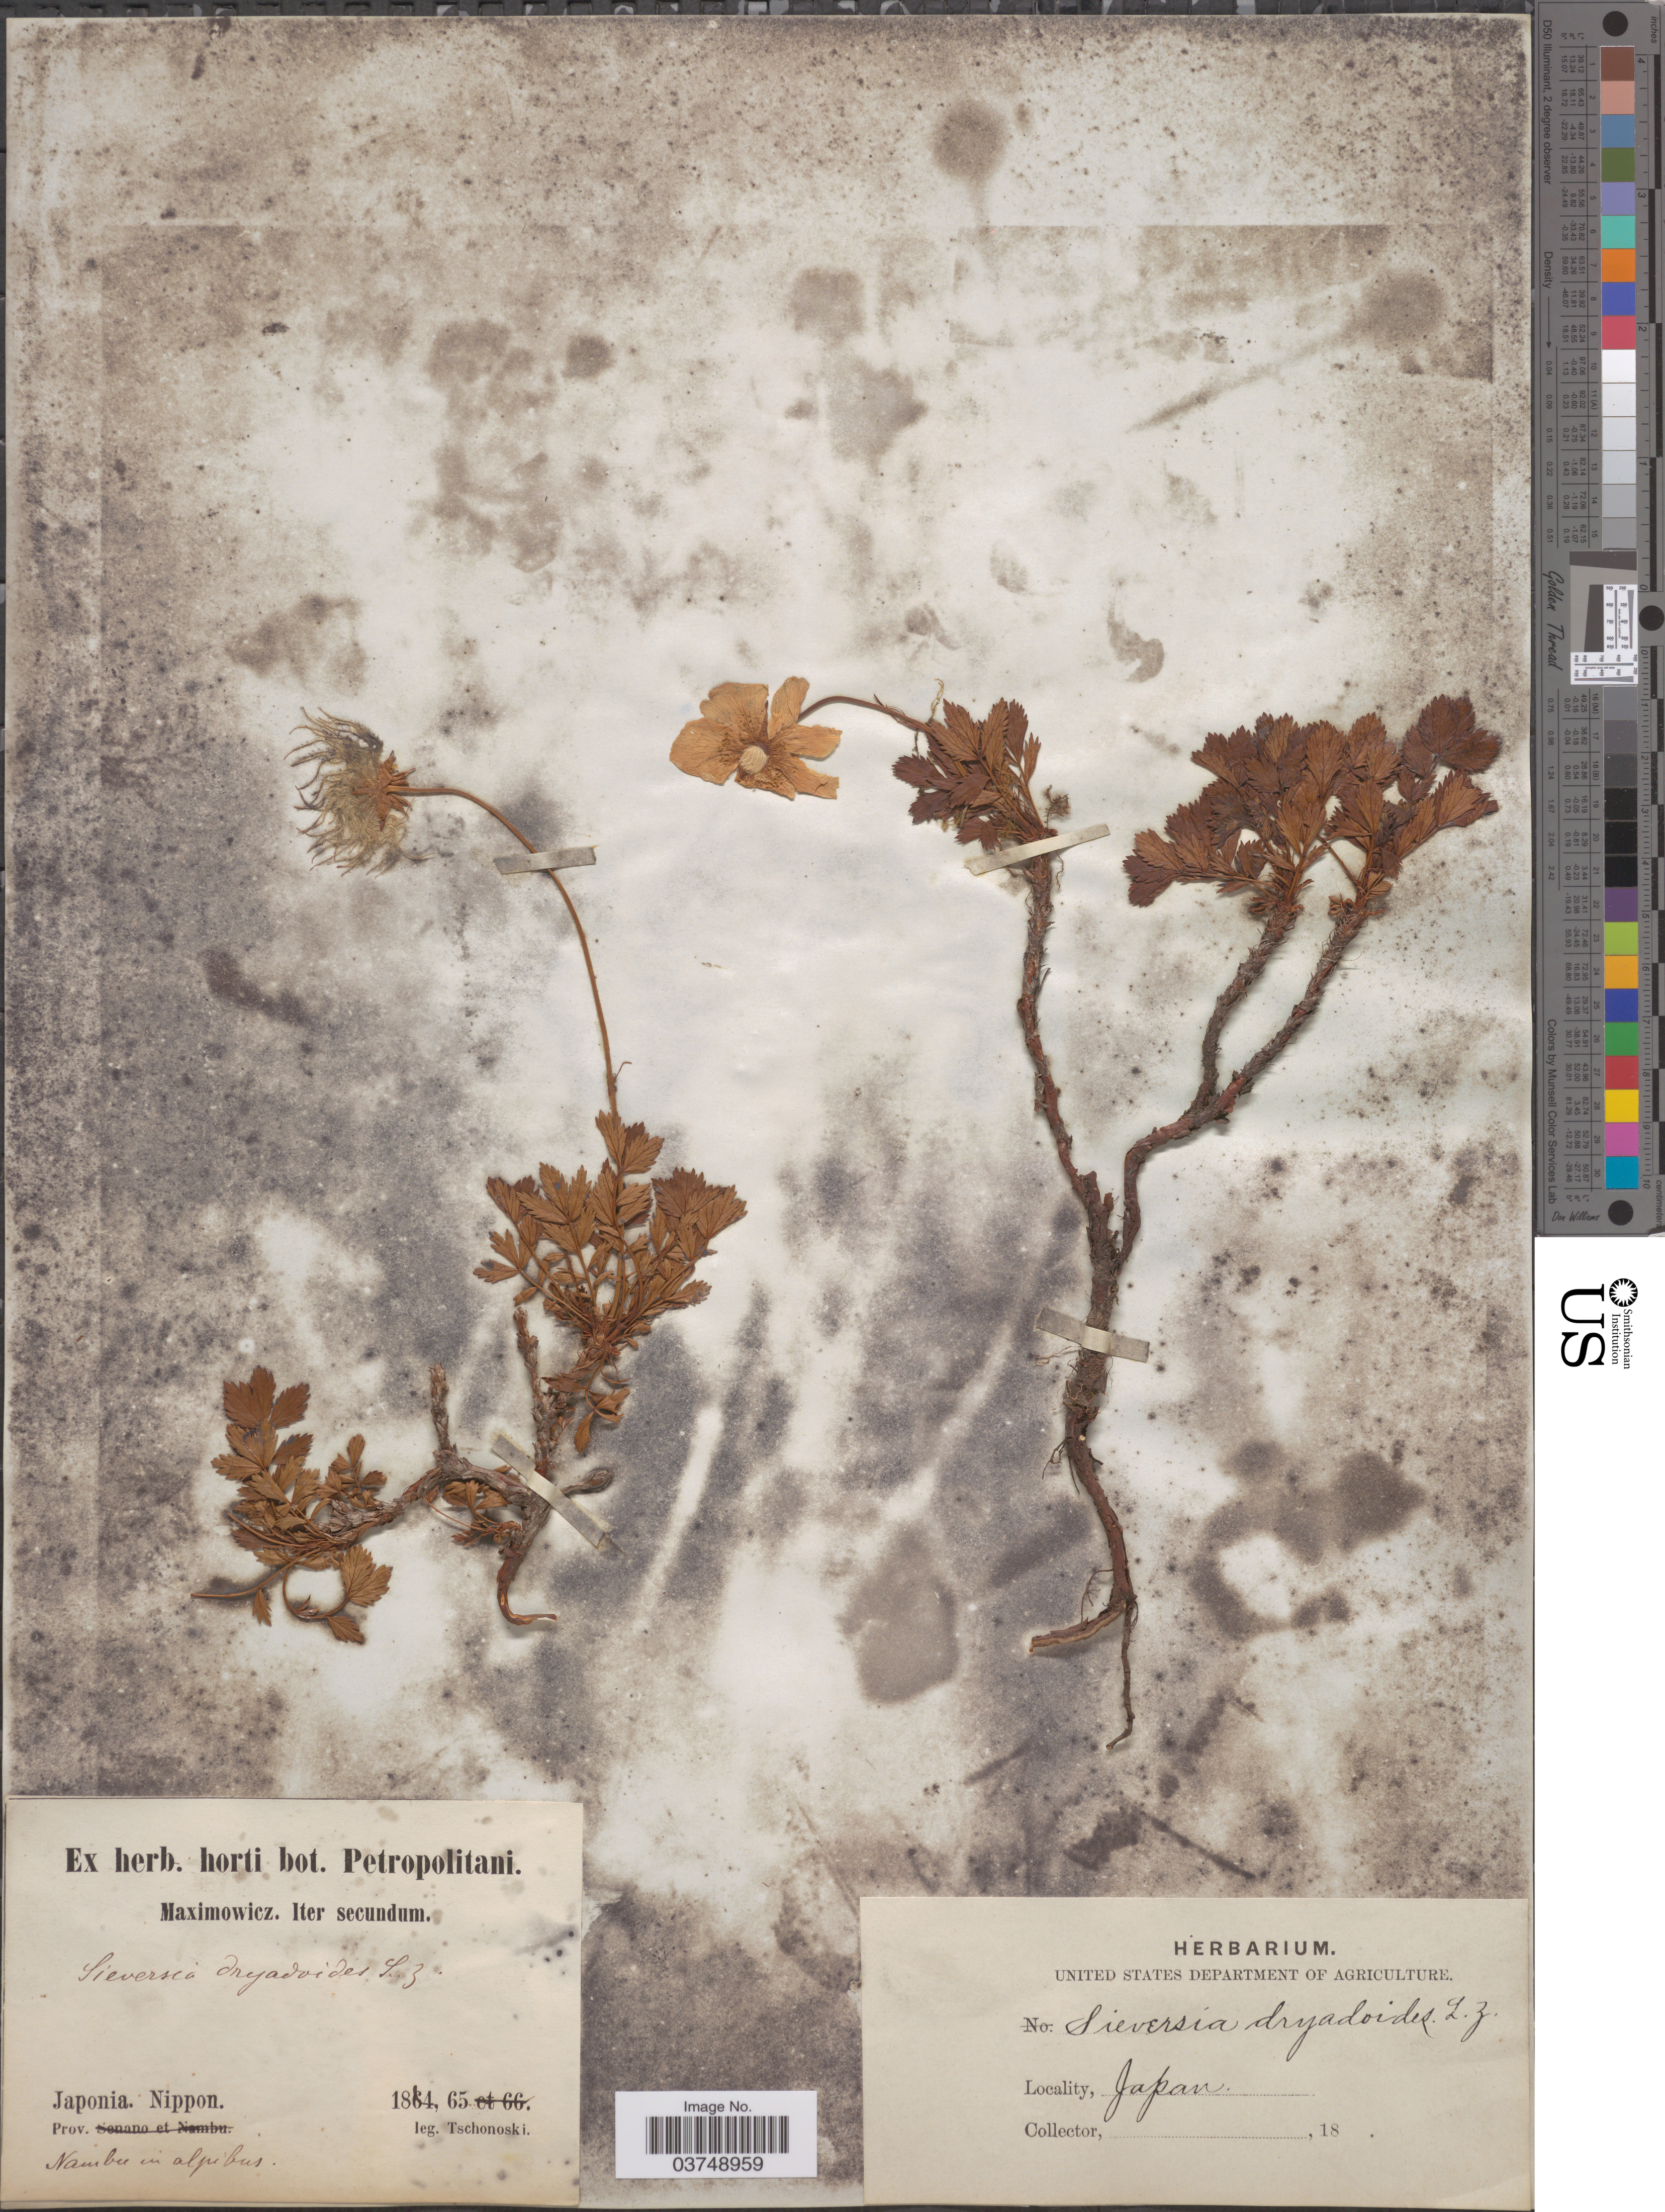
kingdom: Plantae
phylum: Tracheophyta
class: Magnoliopsida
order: Rosales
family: Rosaceae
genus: Sieversia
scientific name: Sieversia pentapetala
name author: (L.) Greene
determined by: Strong, Mark T., (BOT), Smithsonian Institution - National Museum of Natural History (UNITED STATES)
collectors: -. Tschonoski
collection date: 1865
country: Japan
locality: Nippon. Prov. Nambu in alpibus.